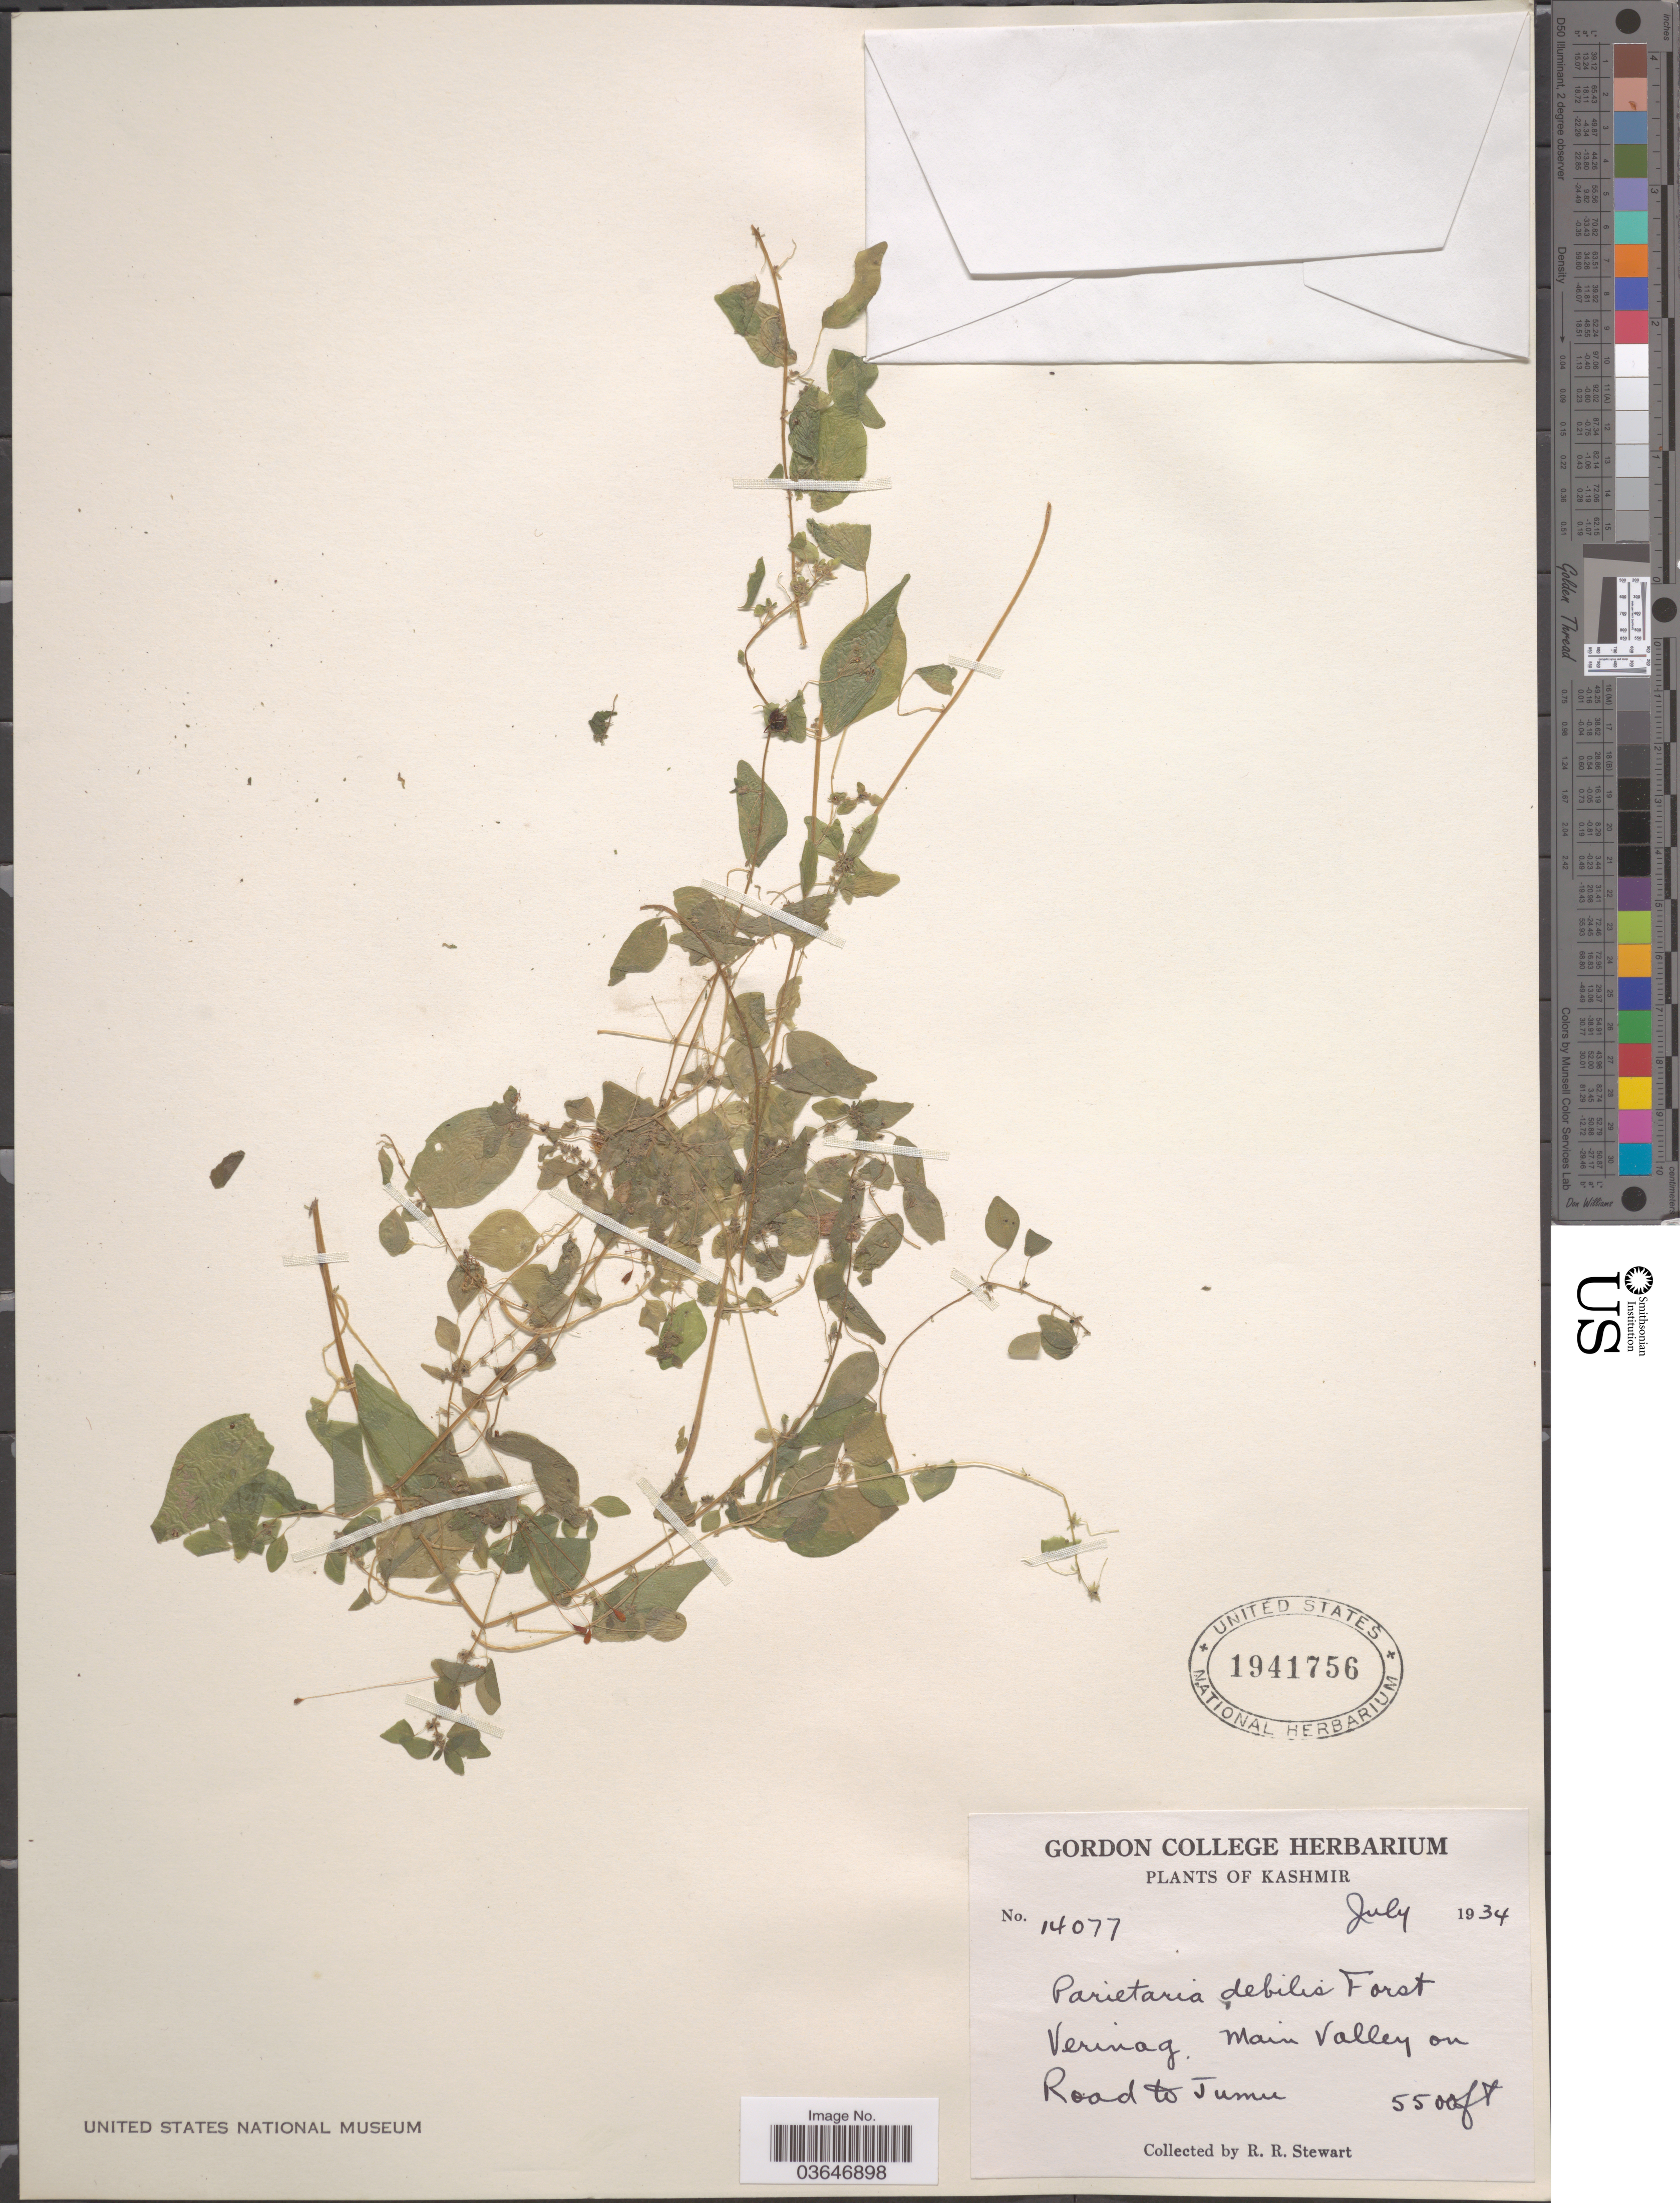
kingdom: Plantae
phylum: Tracheophyta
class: Magnoliopsida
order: Rosales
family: Urticaceae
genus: Parietaria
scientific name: Parietaria debilis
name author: G. Forst.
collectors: R. Stewart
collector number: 14077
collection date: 1934-07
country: India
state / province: Jammu and Kashmir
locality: Kashmir. Verinag. Main Valley on Road to Jumu.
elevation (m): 1676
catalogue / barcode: US 1941756